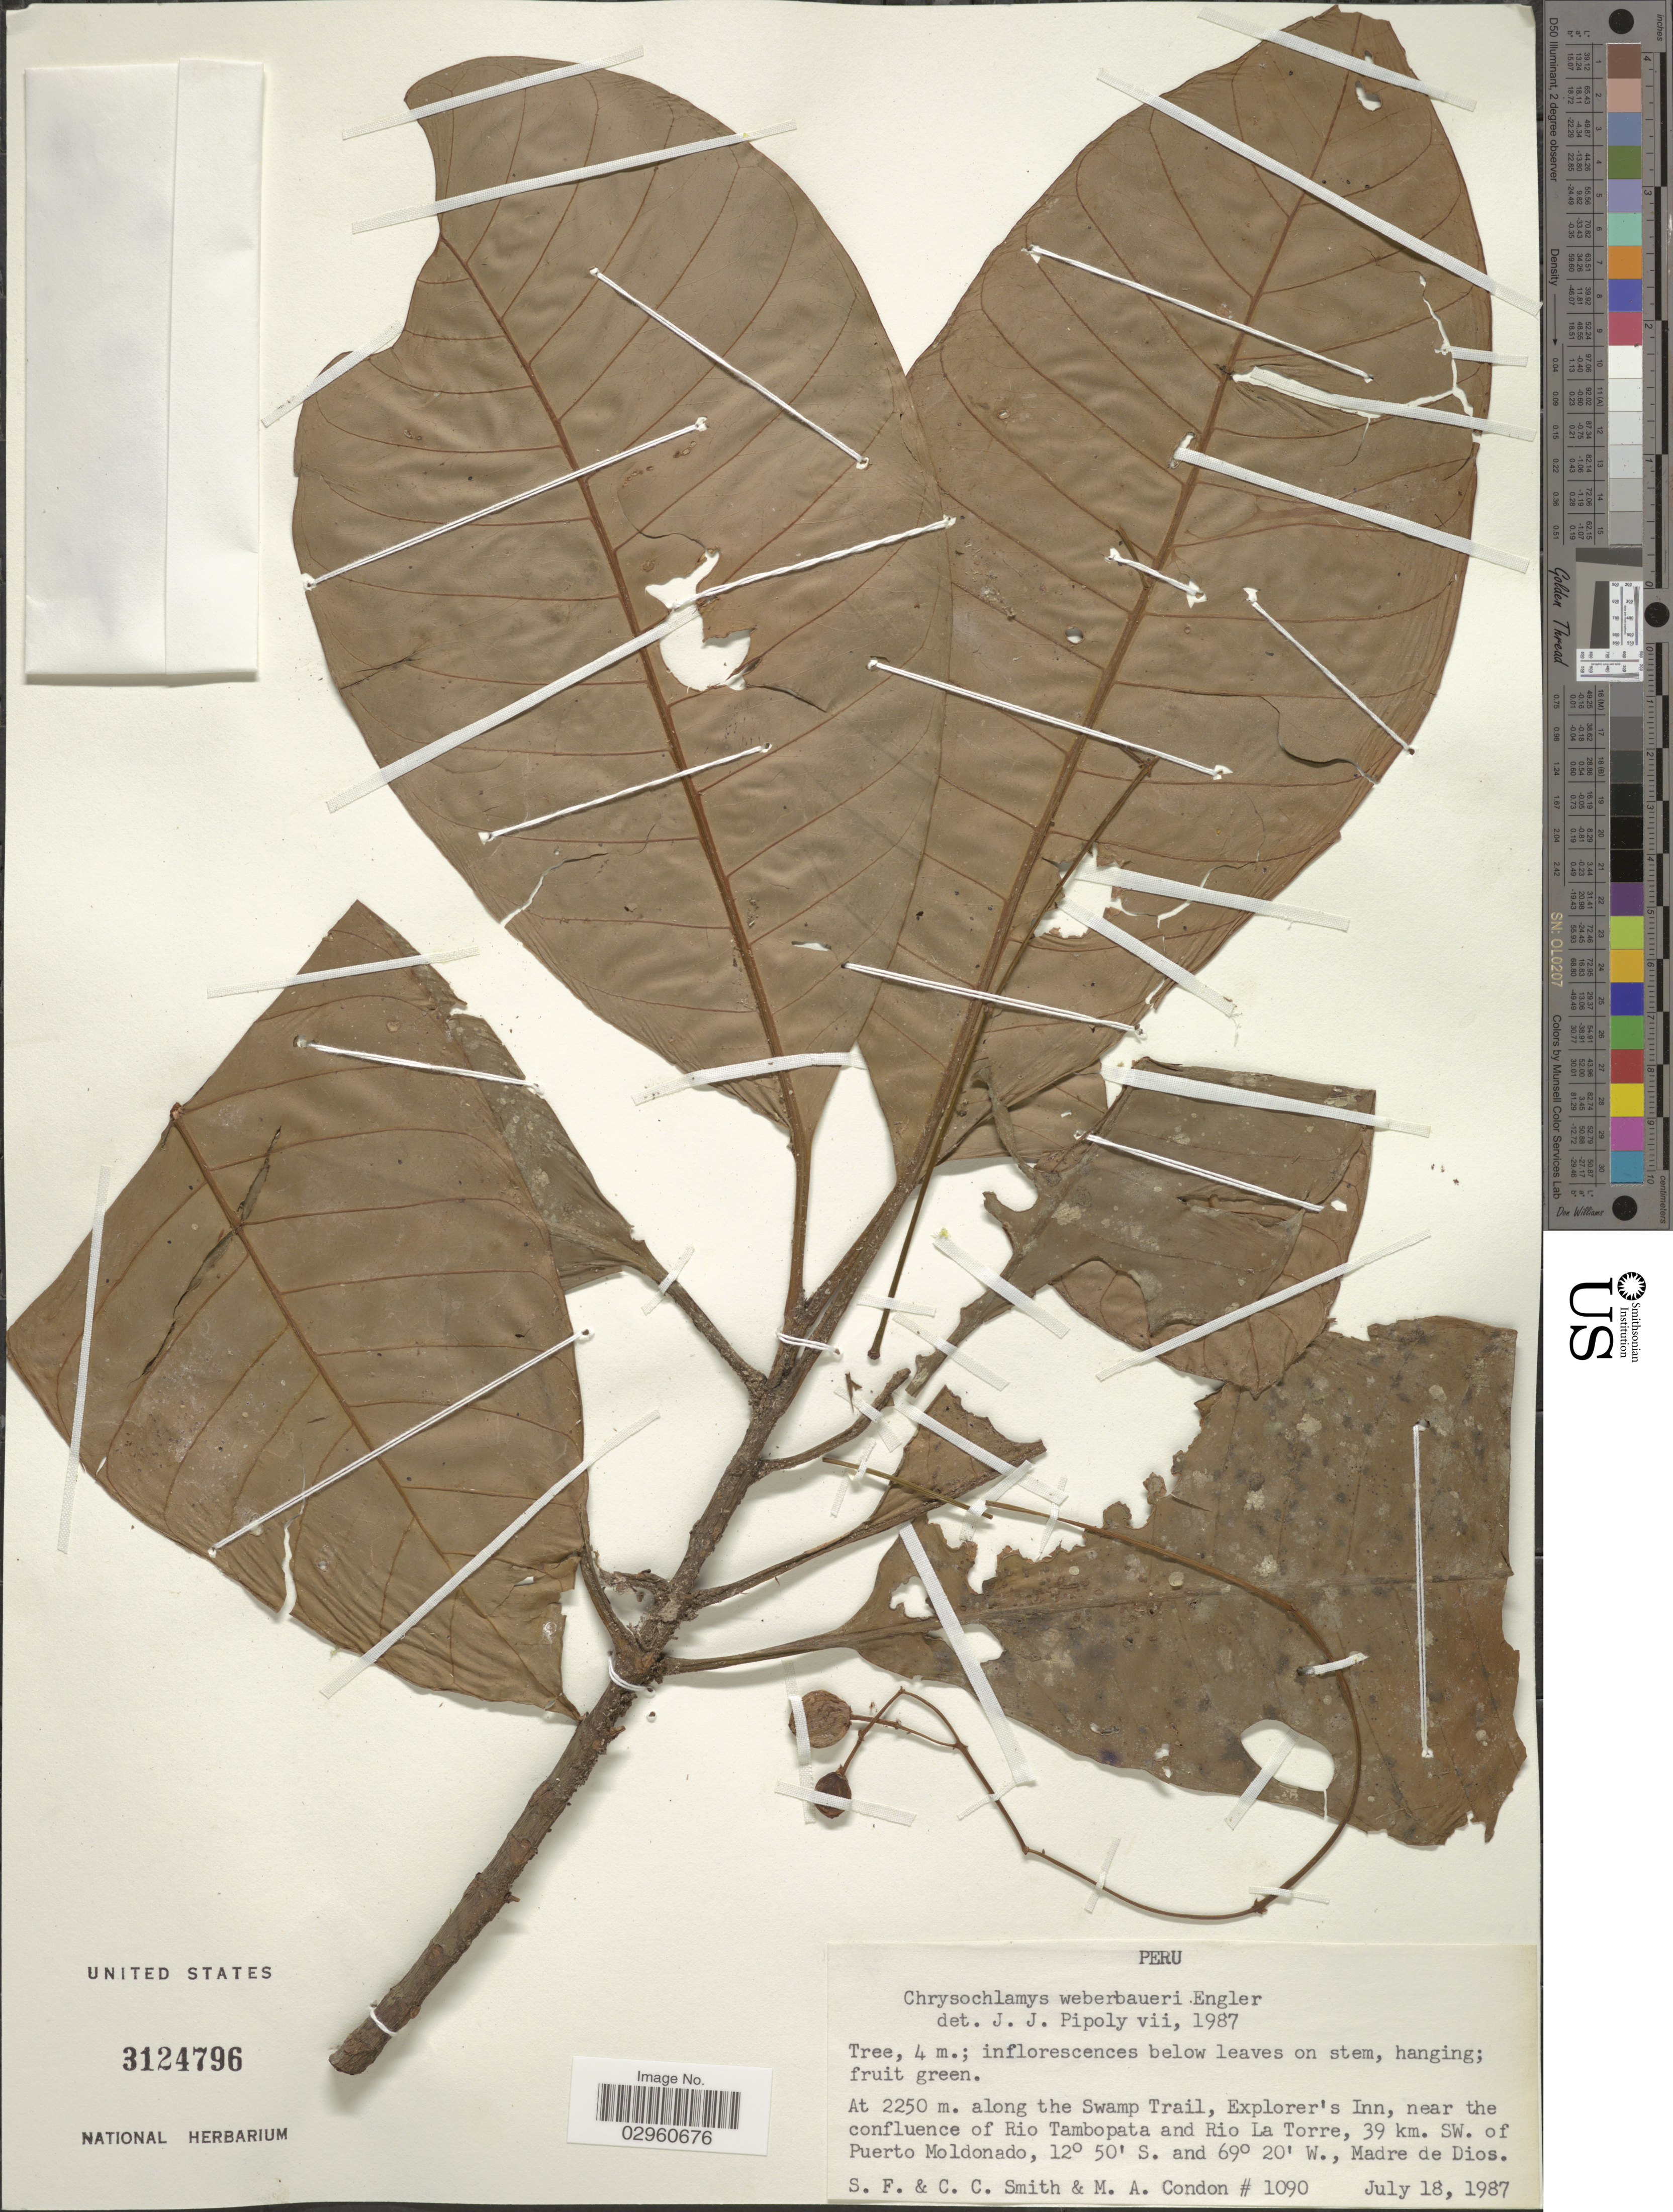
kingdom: Plantae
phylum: Tracheophyta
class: Magnoliopsida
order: Malpighiales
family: Clusiaceae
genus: Chrysochlamys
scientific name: Chrysochlamys weberbaueri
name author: Engl.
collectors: S.F. Smith, C. C. Smith & M. Condon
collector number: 1090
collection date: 1987-07-18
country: Peru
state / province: Madre de Dios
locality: Along the Swamp Trail, Explorer's Inn, near the confluence of Rio Tambopata and Rio La Torre, 39 km. SW. of Puerto Moldonado, Madre de Dios.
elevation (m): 2250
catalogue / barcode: US 3124796